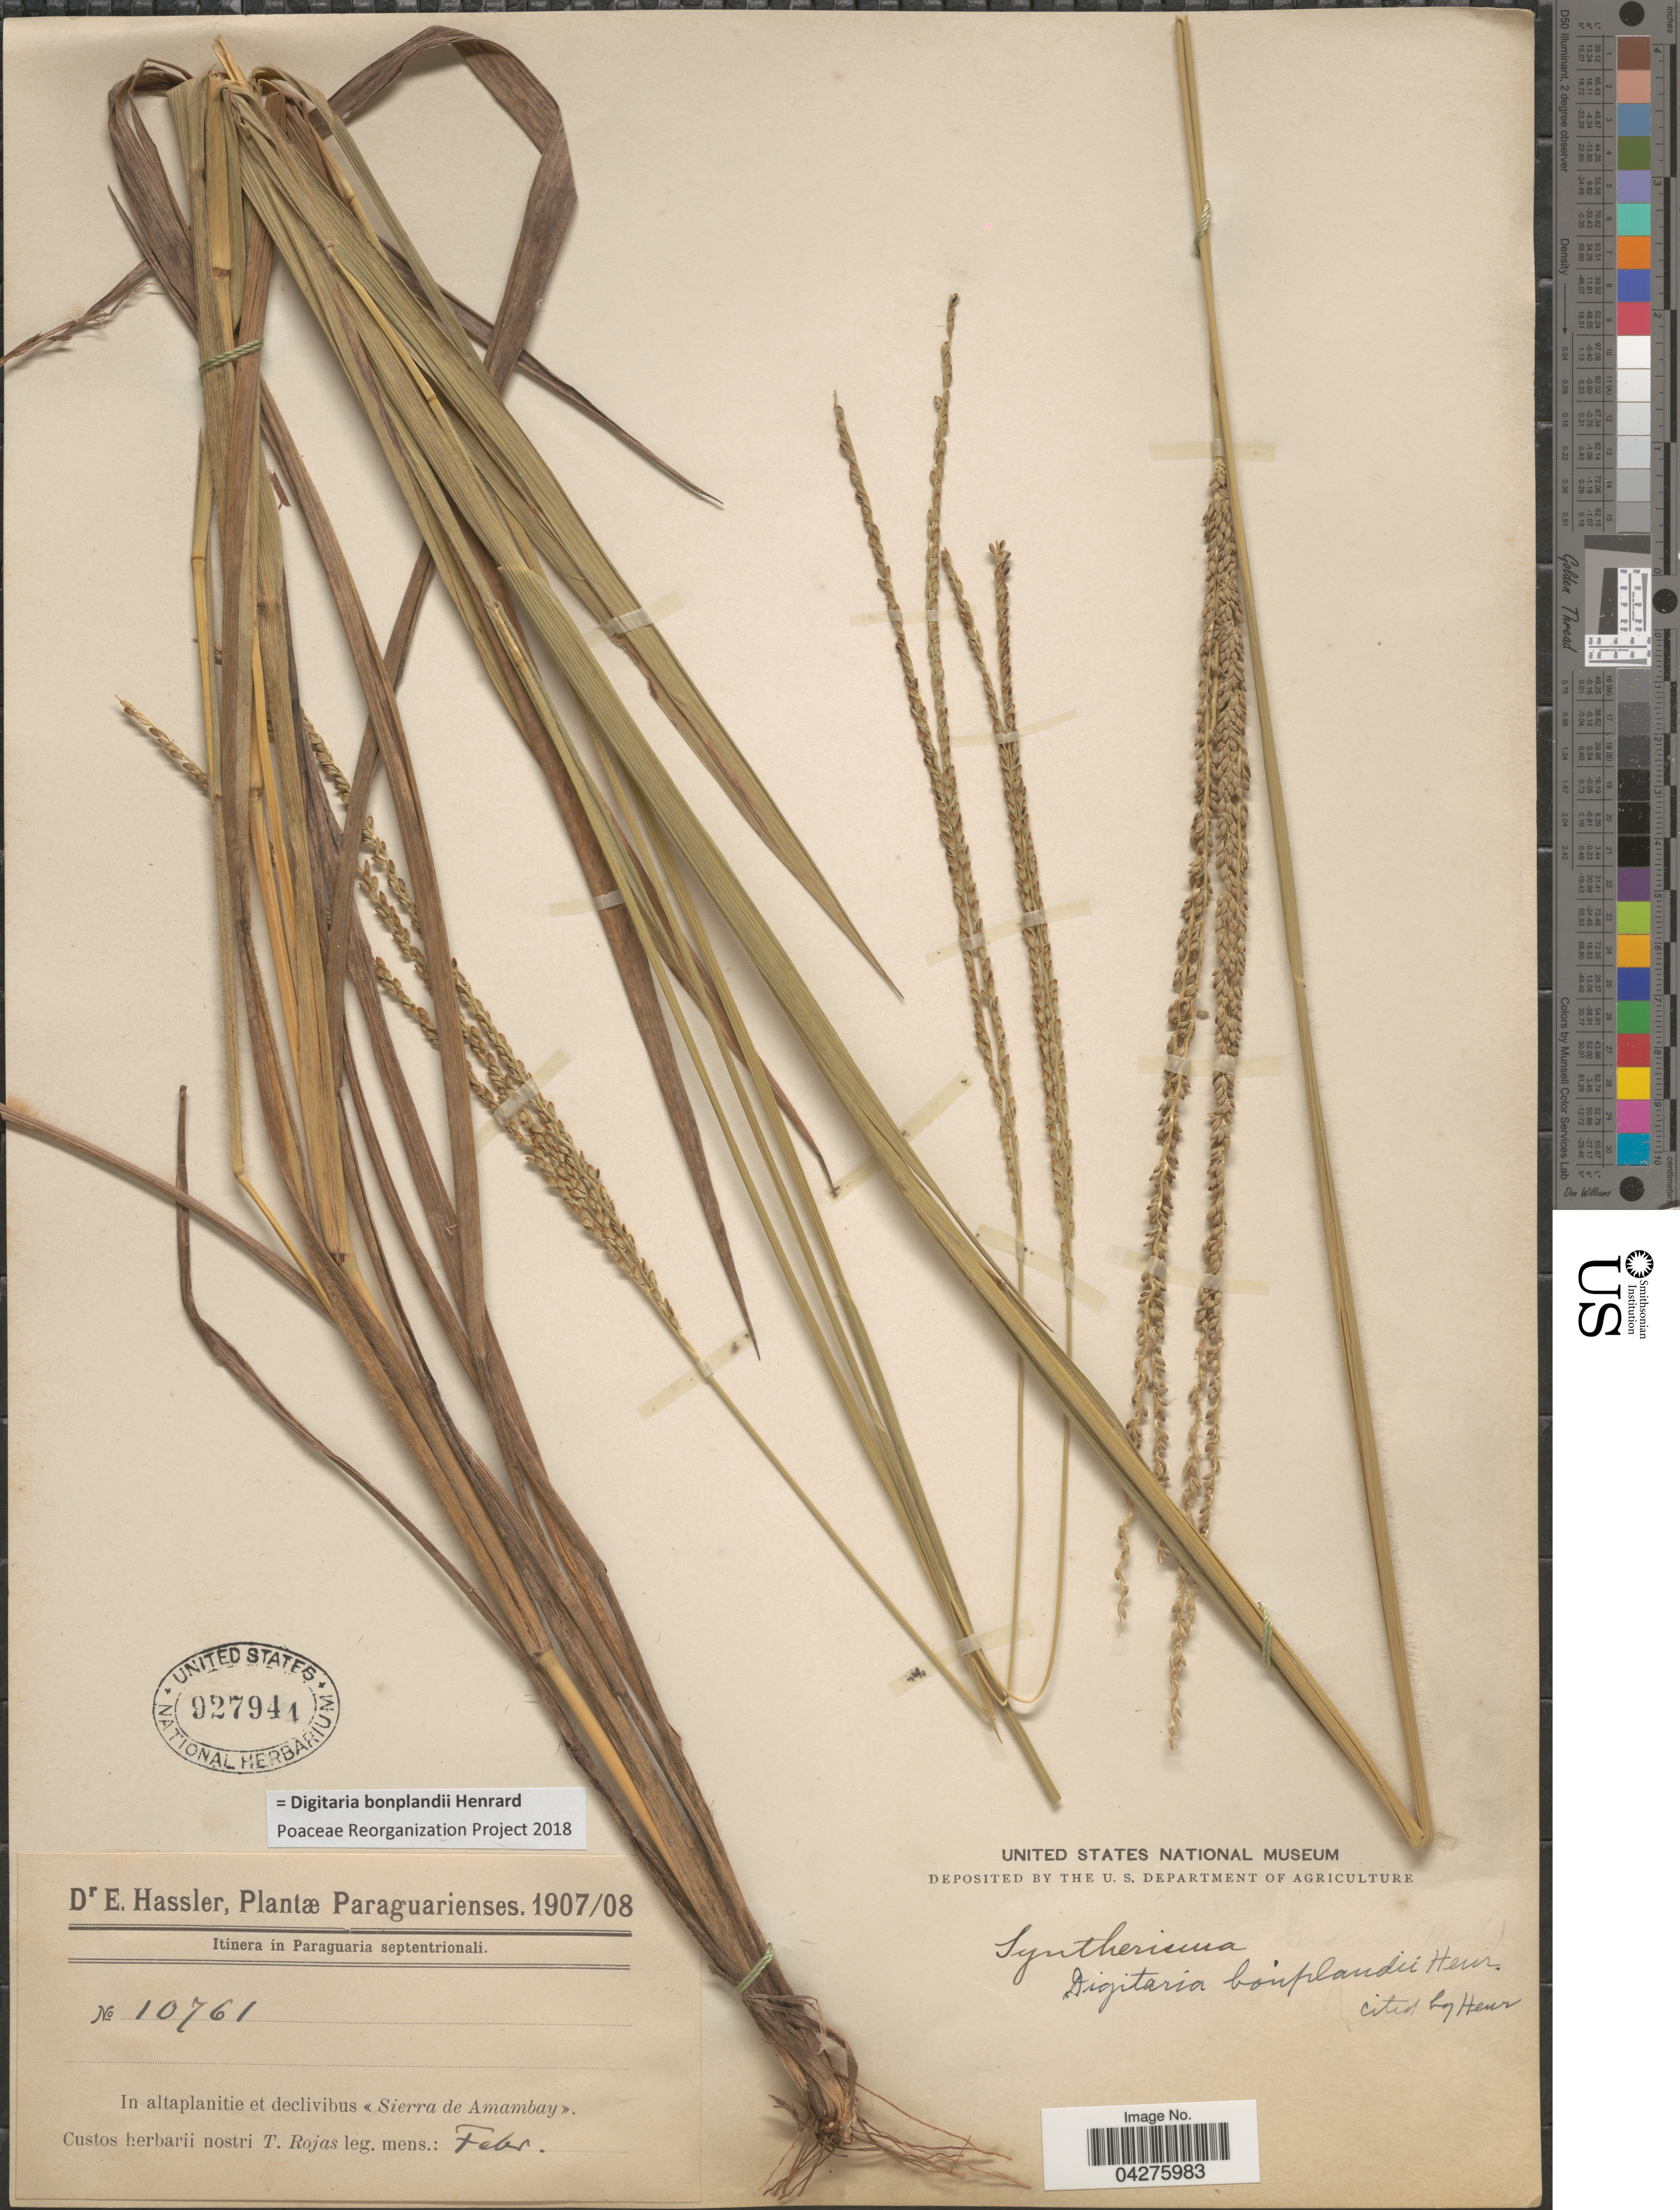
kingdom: Plantae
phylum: Tracheophyta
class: Liliopsida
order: Poales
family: Poaceae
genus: Digitaria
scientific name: Digitaria bonplandii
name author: Henr.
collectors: E. Hassler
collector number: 10761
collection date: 1907-02/1908-02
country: Paraguay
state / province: Amambay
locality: Itinera in Paraguari septentrionali. In altaplanitie et declivibus «Sierra de Amambay».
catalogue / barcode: US 927941